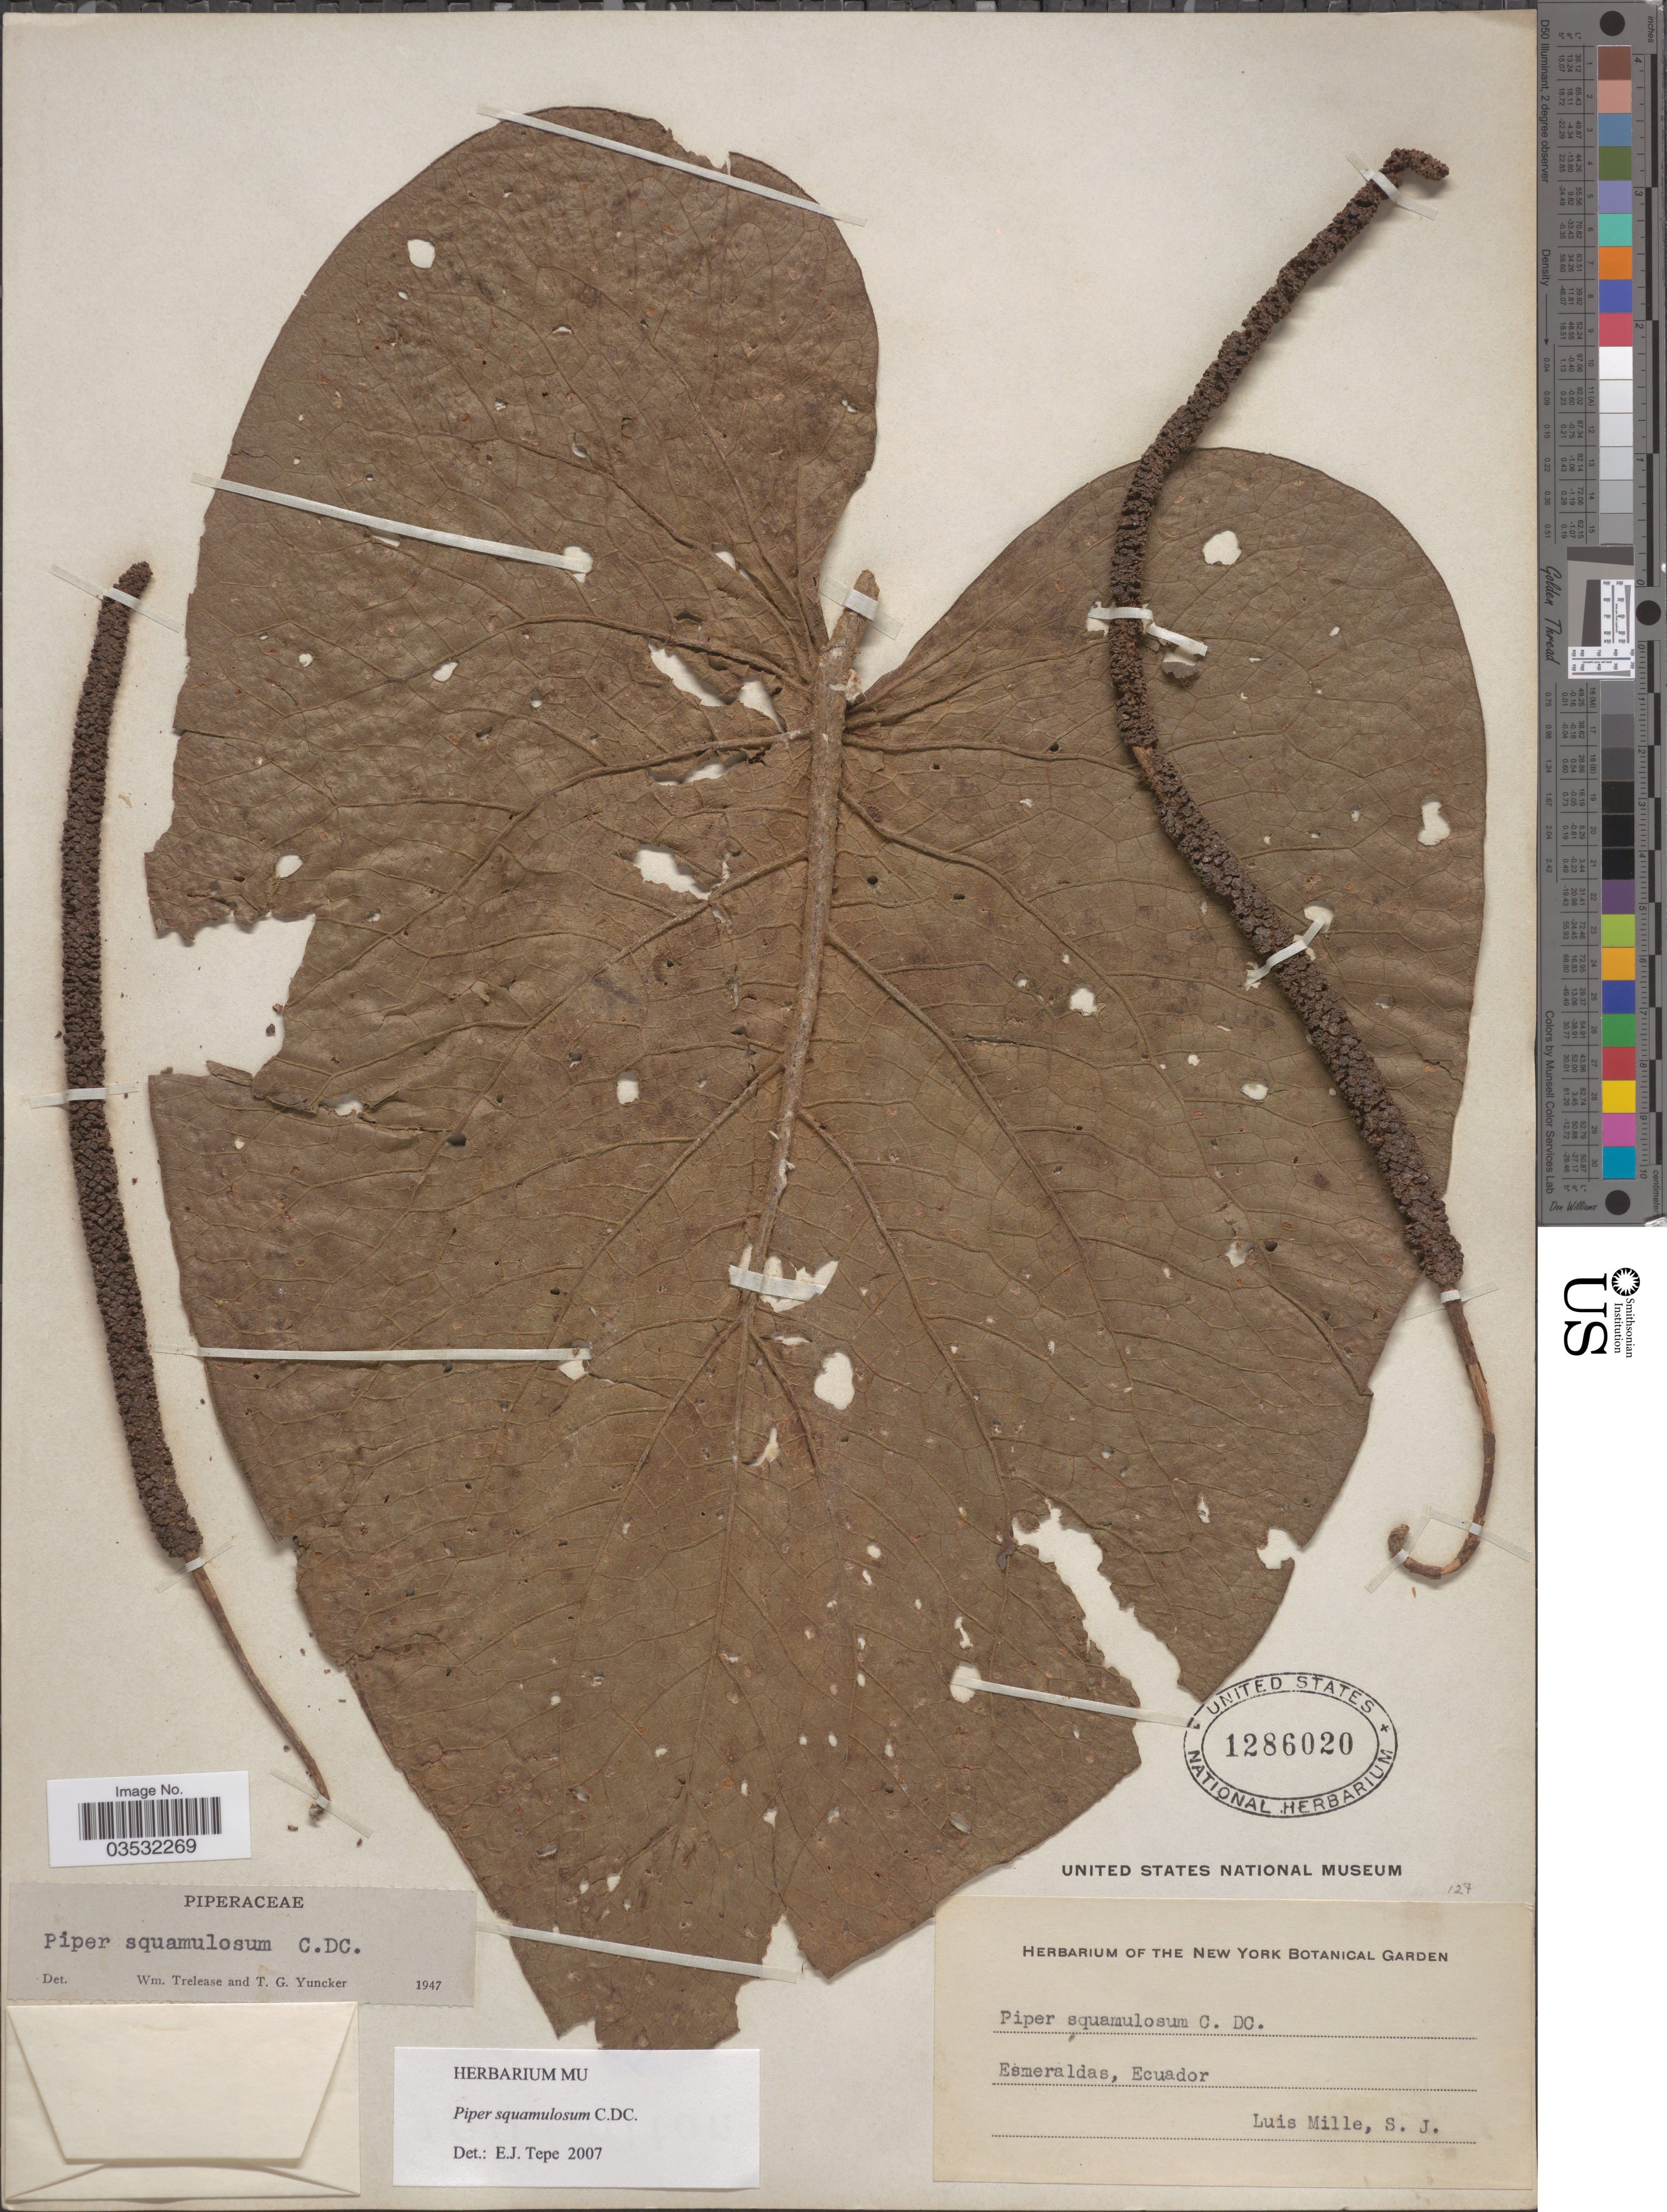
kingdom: Plantae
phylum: Tracheophyta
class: Magnoliopsida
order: Piperales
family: Piperaceae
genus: Piper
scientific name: Piper squamulosum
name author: C. DC.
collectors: L. Mille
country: Ecuador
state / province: Esmeraldas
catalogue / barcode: US 1286020